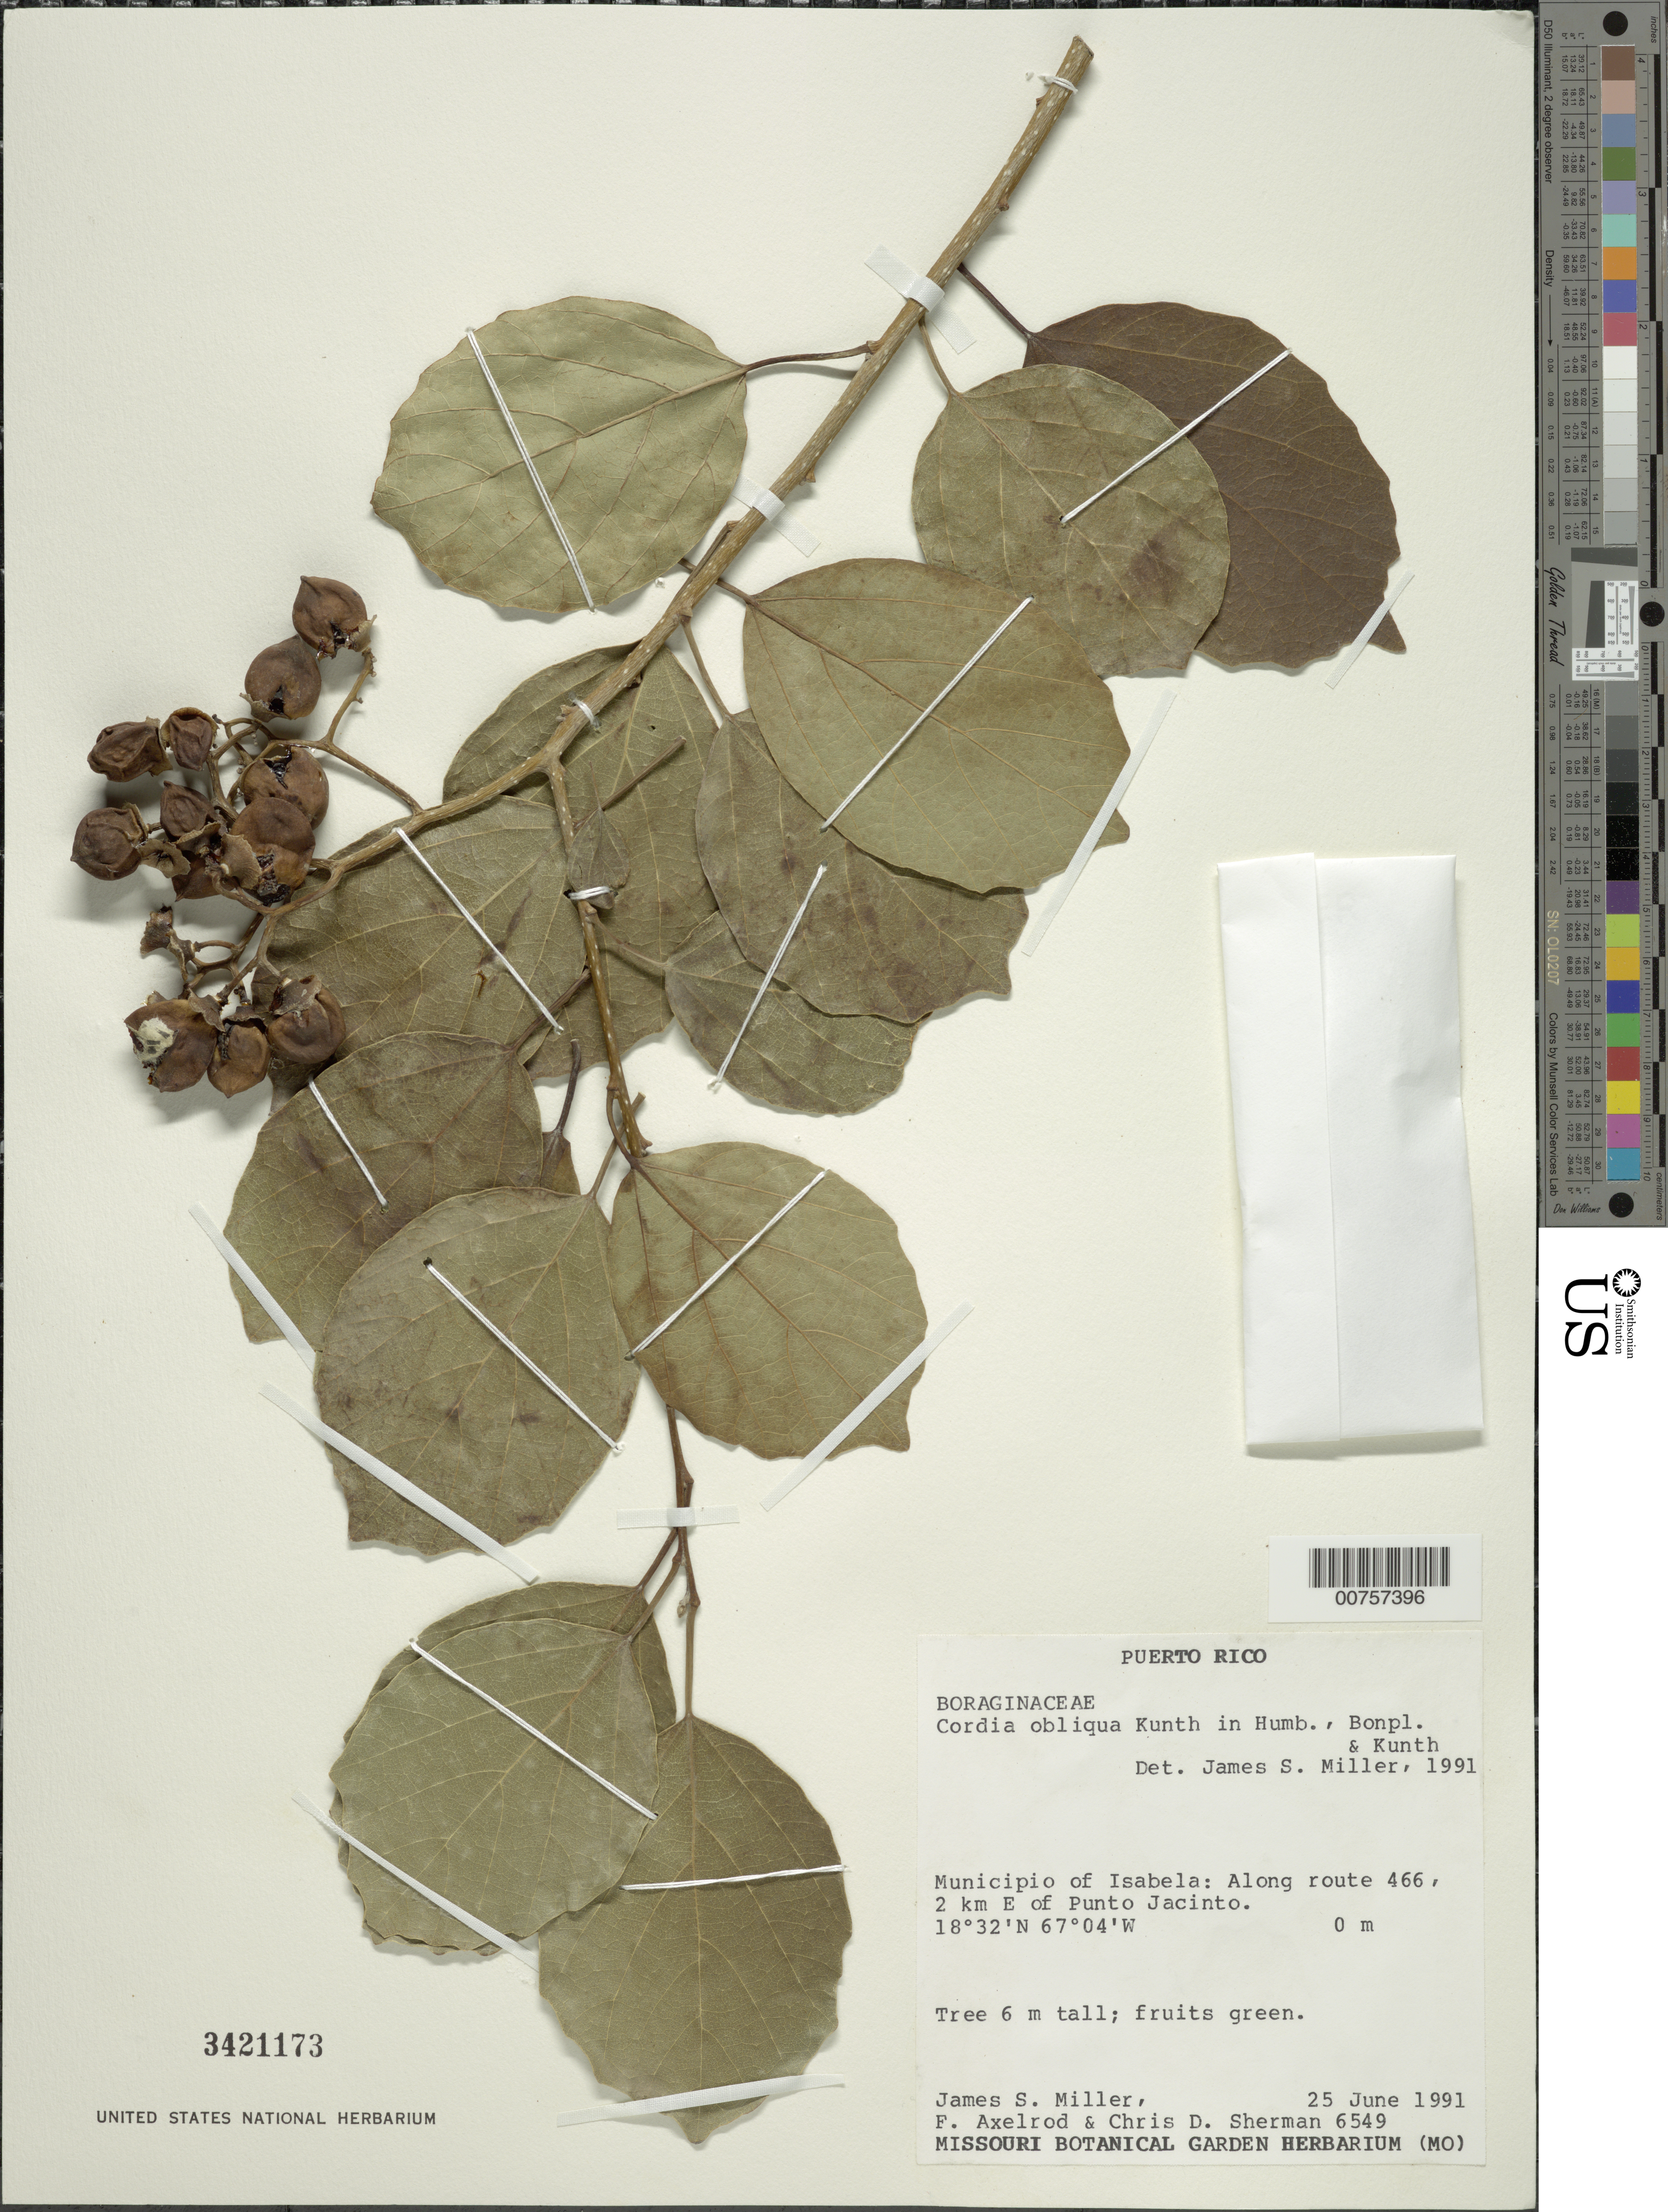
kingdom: Plantae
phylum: Tracheophyta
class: Magnoliopsida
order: Boraginales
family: Cordiaceae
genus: Cordia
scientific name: Cordia obliqua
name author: Willd.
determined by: Miller, James S., (MO), Missouri Botanical Garden (UNITED STATES)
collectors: J. S. Miller, F. S. Axelrod & C. Sherman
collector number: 6549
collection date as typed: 25 Jun 1991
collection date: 1991-06-25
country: Puerto Rico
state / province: Isabela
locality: Municipio of Isabela: Along route 466, 2 km E of Punto Jacinto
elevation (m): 0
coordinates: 18.53333333, -67.06666667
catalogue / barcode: US 3421173